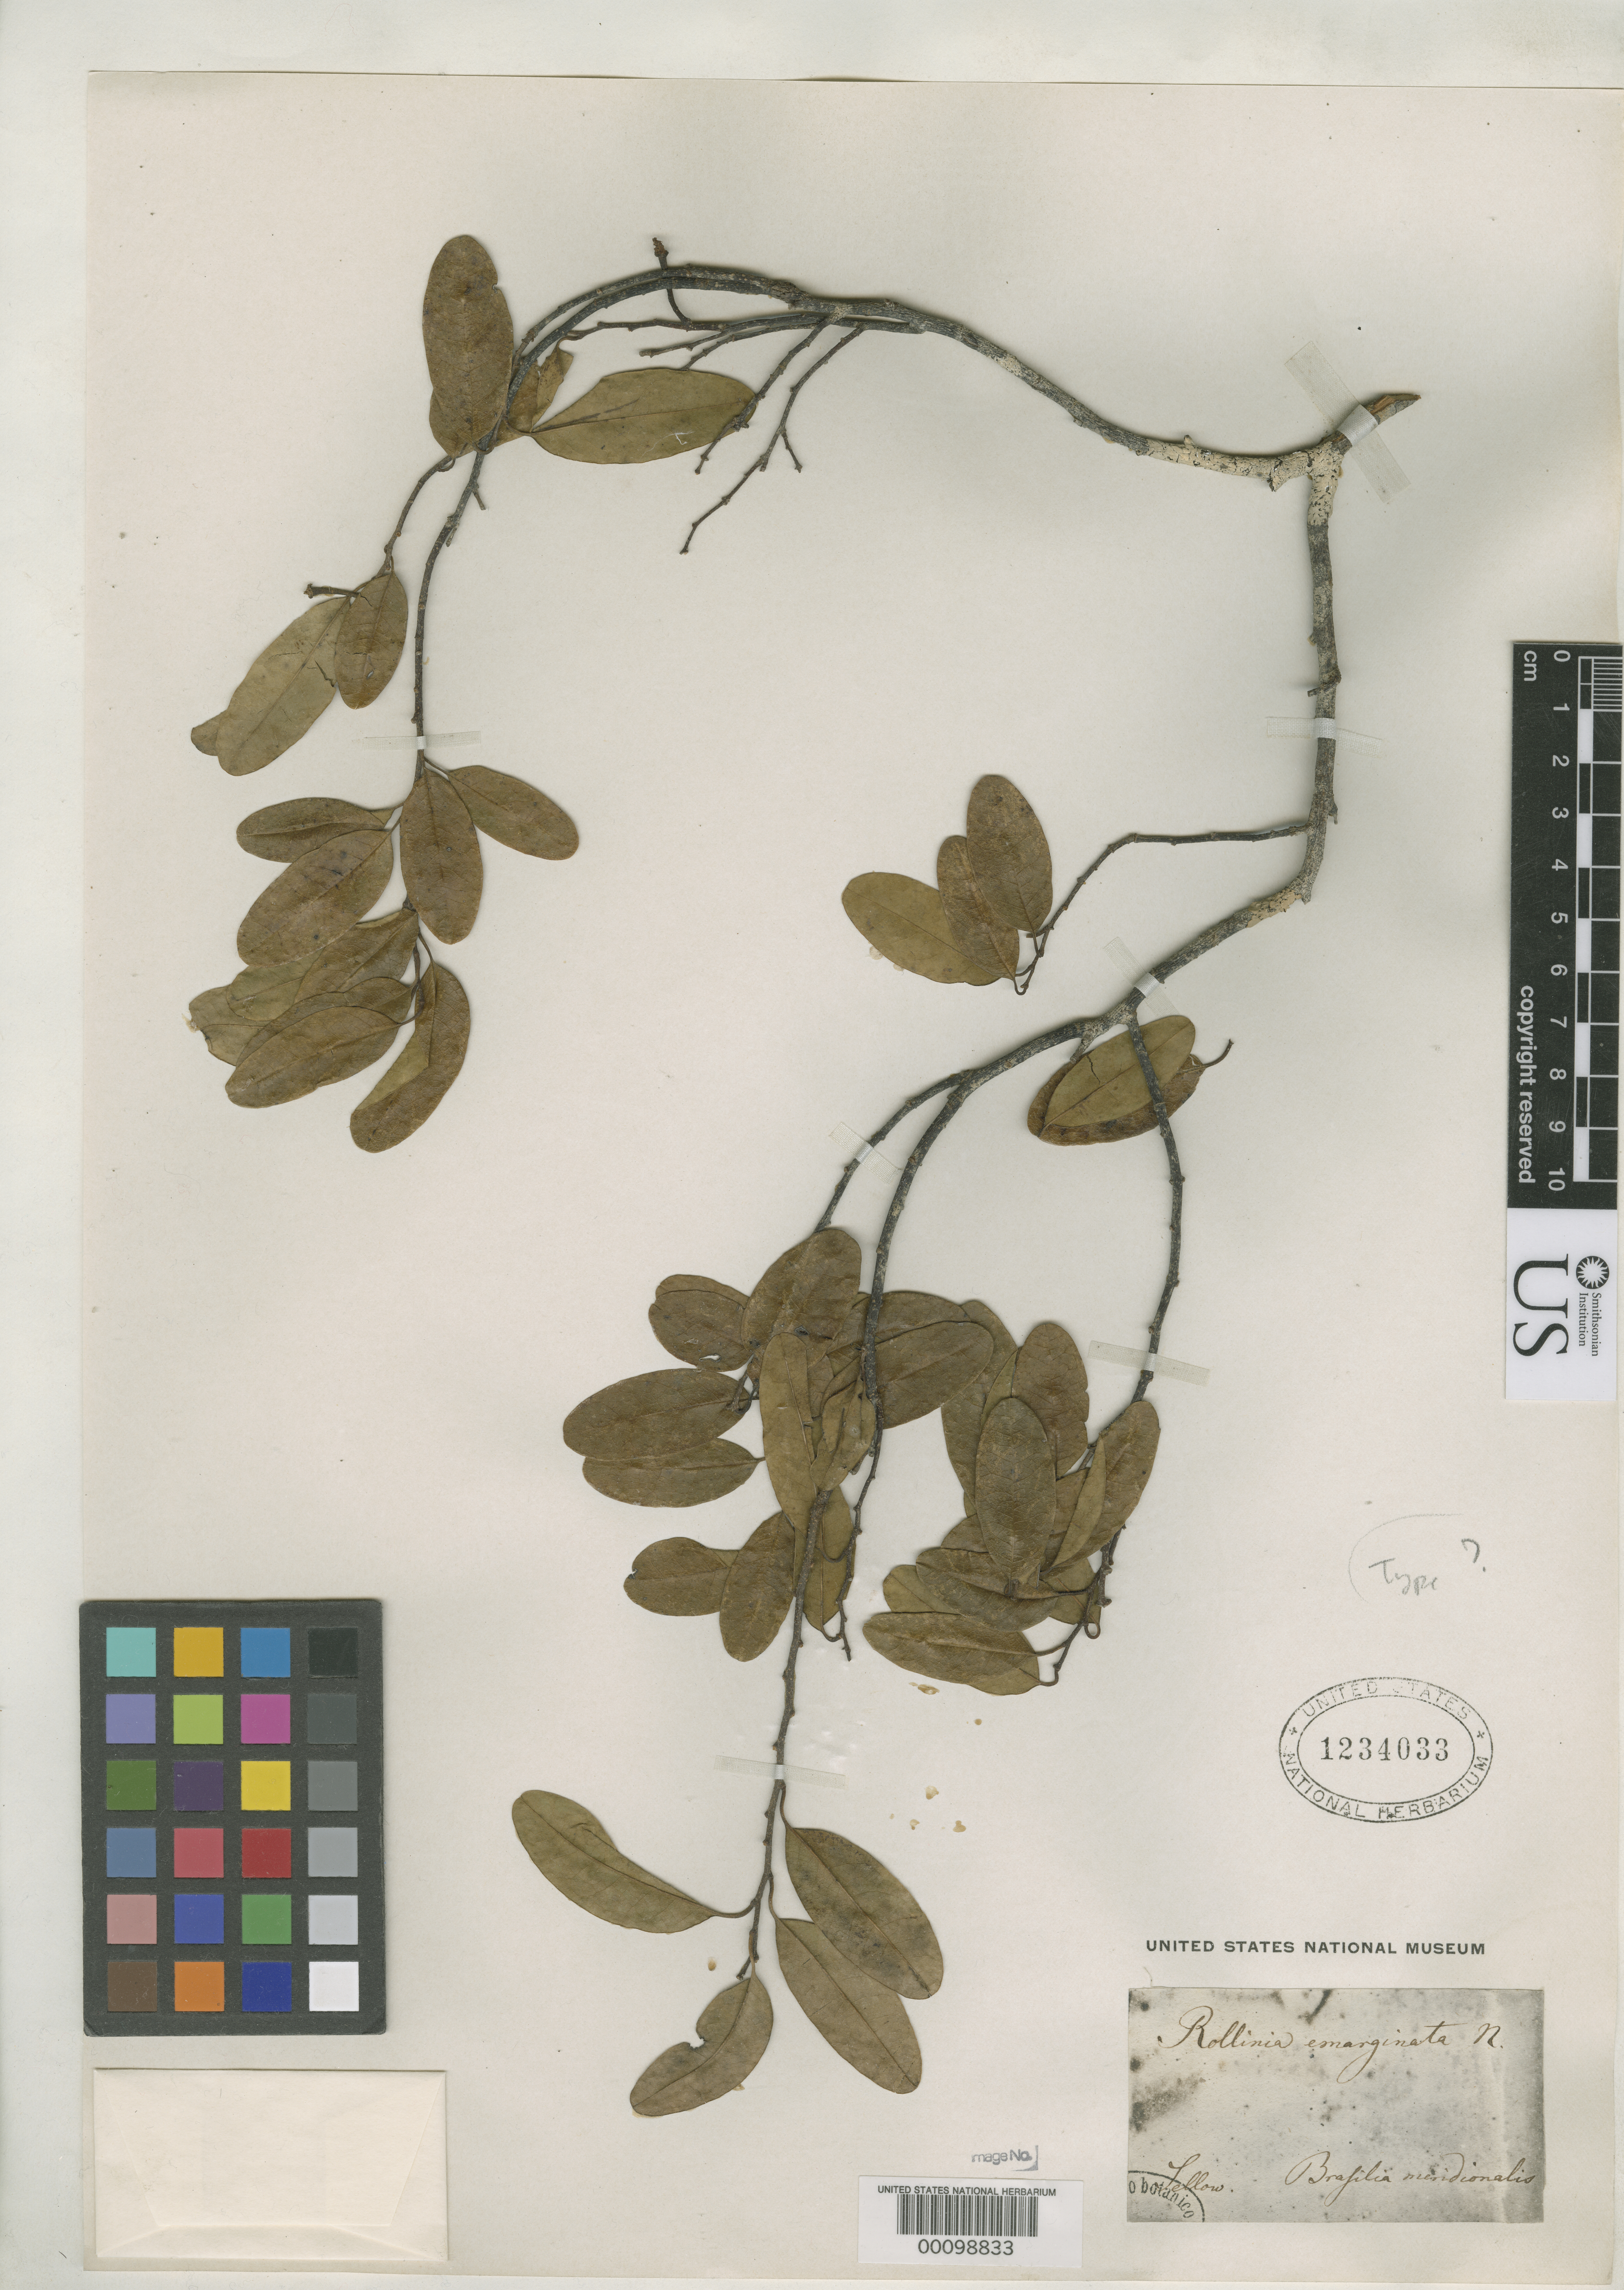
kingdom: Plantae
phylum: Tracheophyta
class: Magnoliopsida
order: Magnoliales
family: Annonaceae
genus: Rollinia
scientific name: Rollinia emarginata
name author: Schltr.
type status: Isosyntype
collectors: F. Sellow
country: Brazil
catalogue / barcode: US 1234033